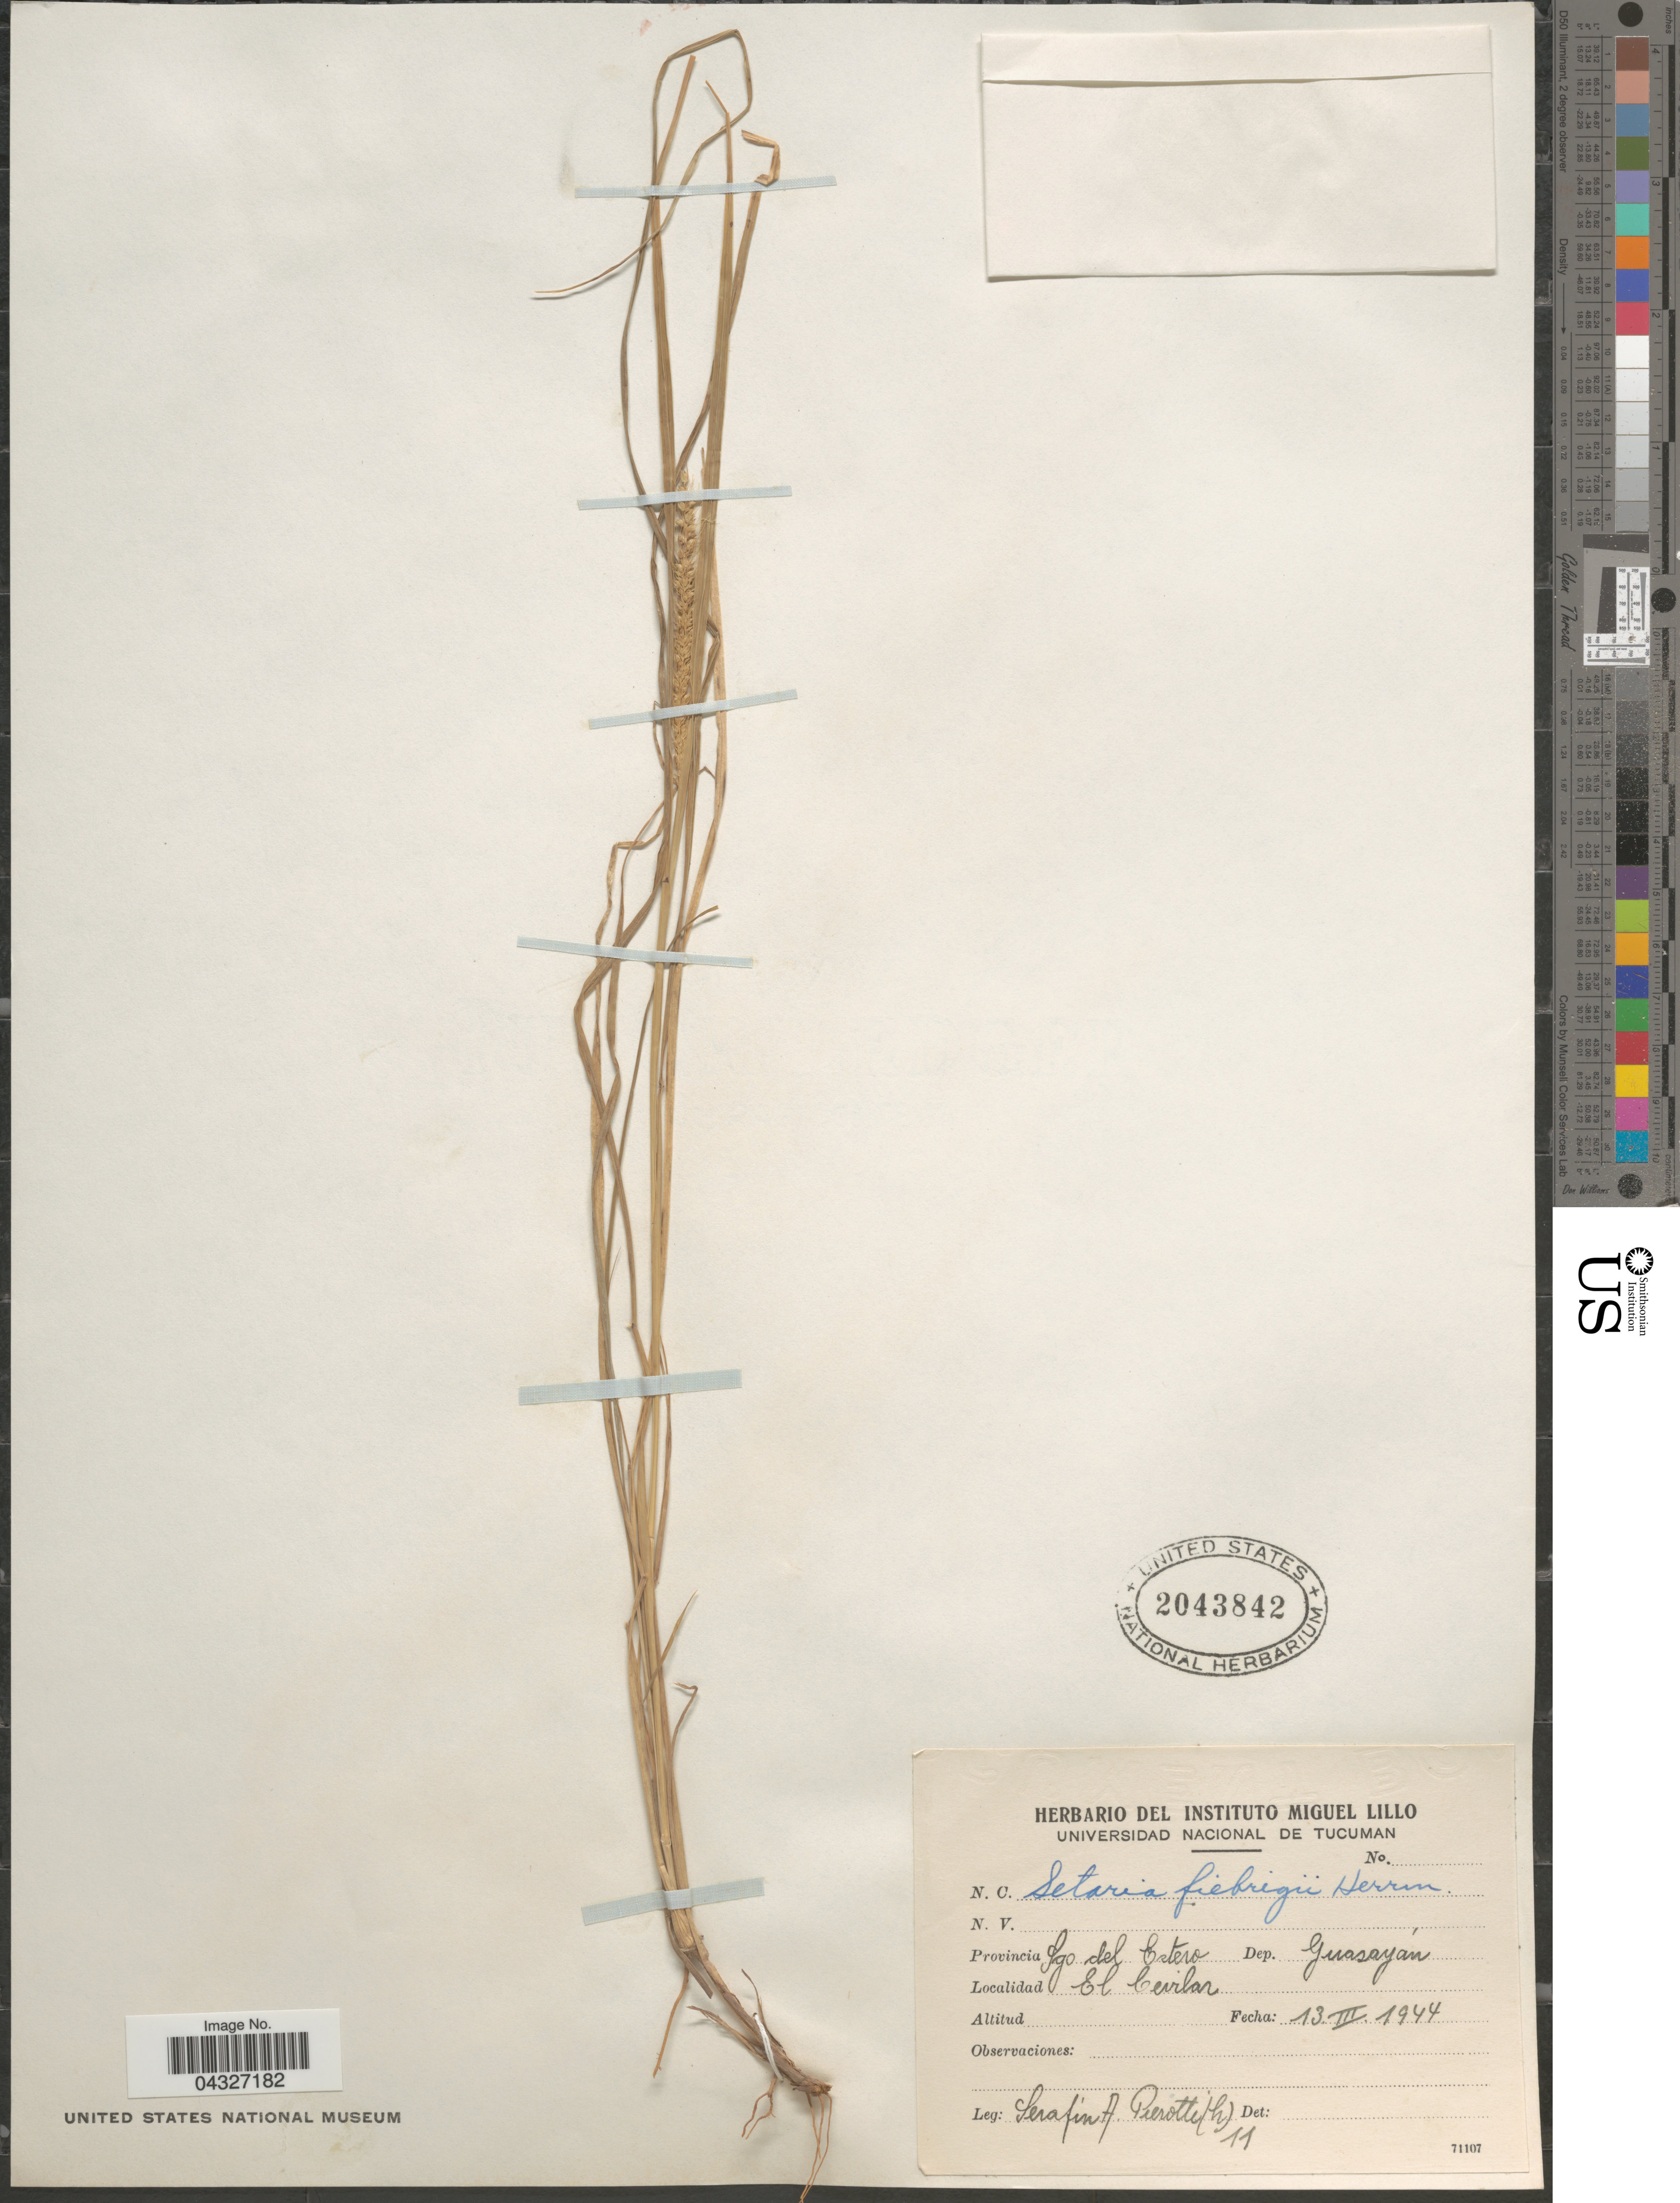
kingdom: Plantae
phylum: Tracheophyta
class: Liliopsida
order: Poales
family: Poaceae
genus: Setaria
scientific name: Setaria fiebrigii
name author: R.A.W. Herrm.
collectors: S. A. Pierotti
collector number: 11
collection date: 1944-03-13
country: Argentina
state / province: Santiago del Estero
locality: Dep. Guasayán. El Cevilar.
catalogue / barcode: US 2043842